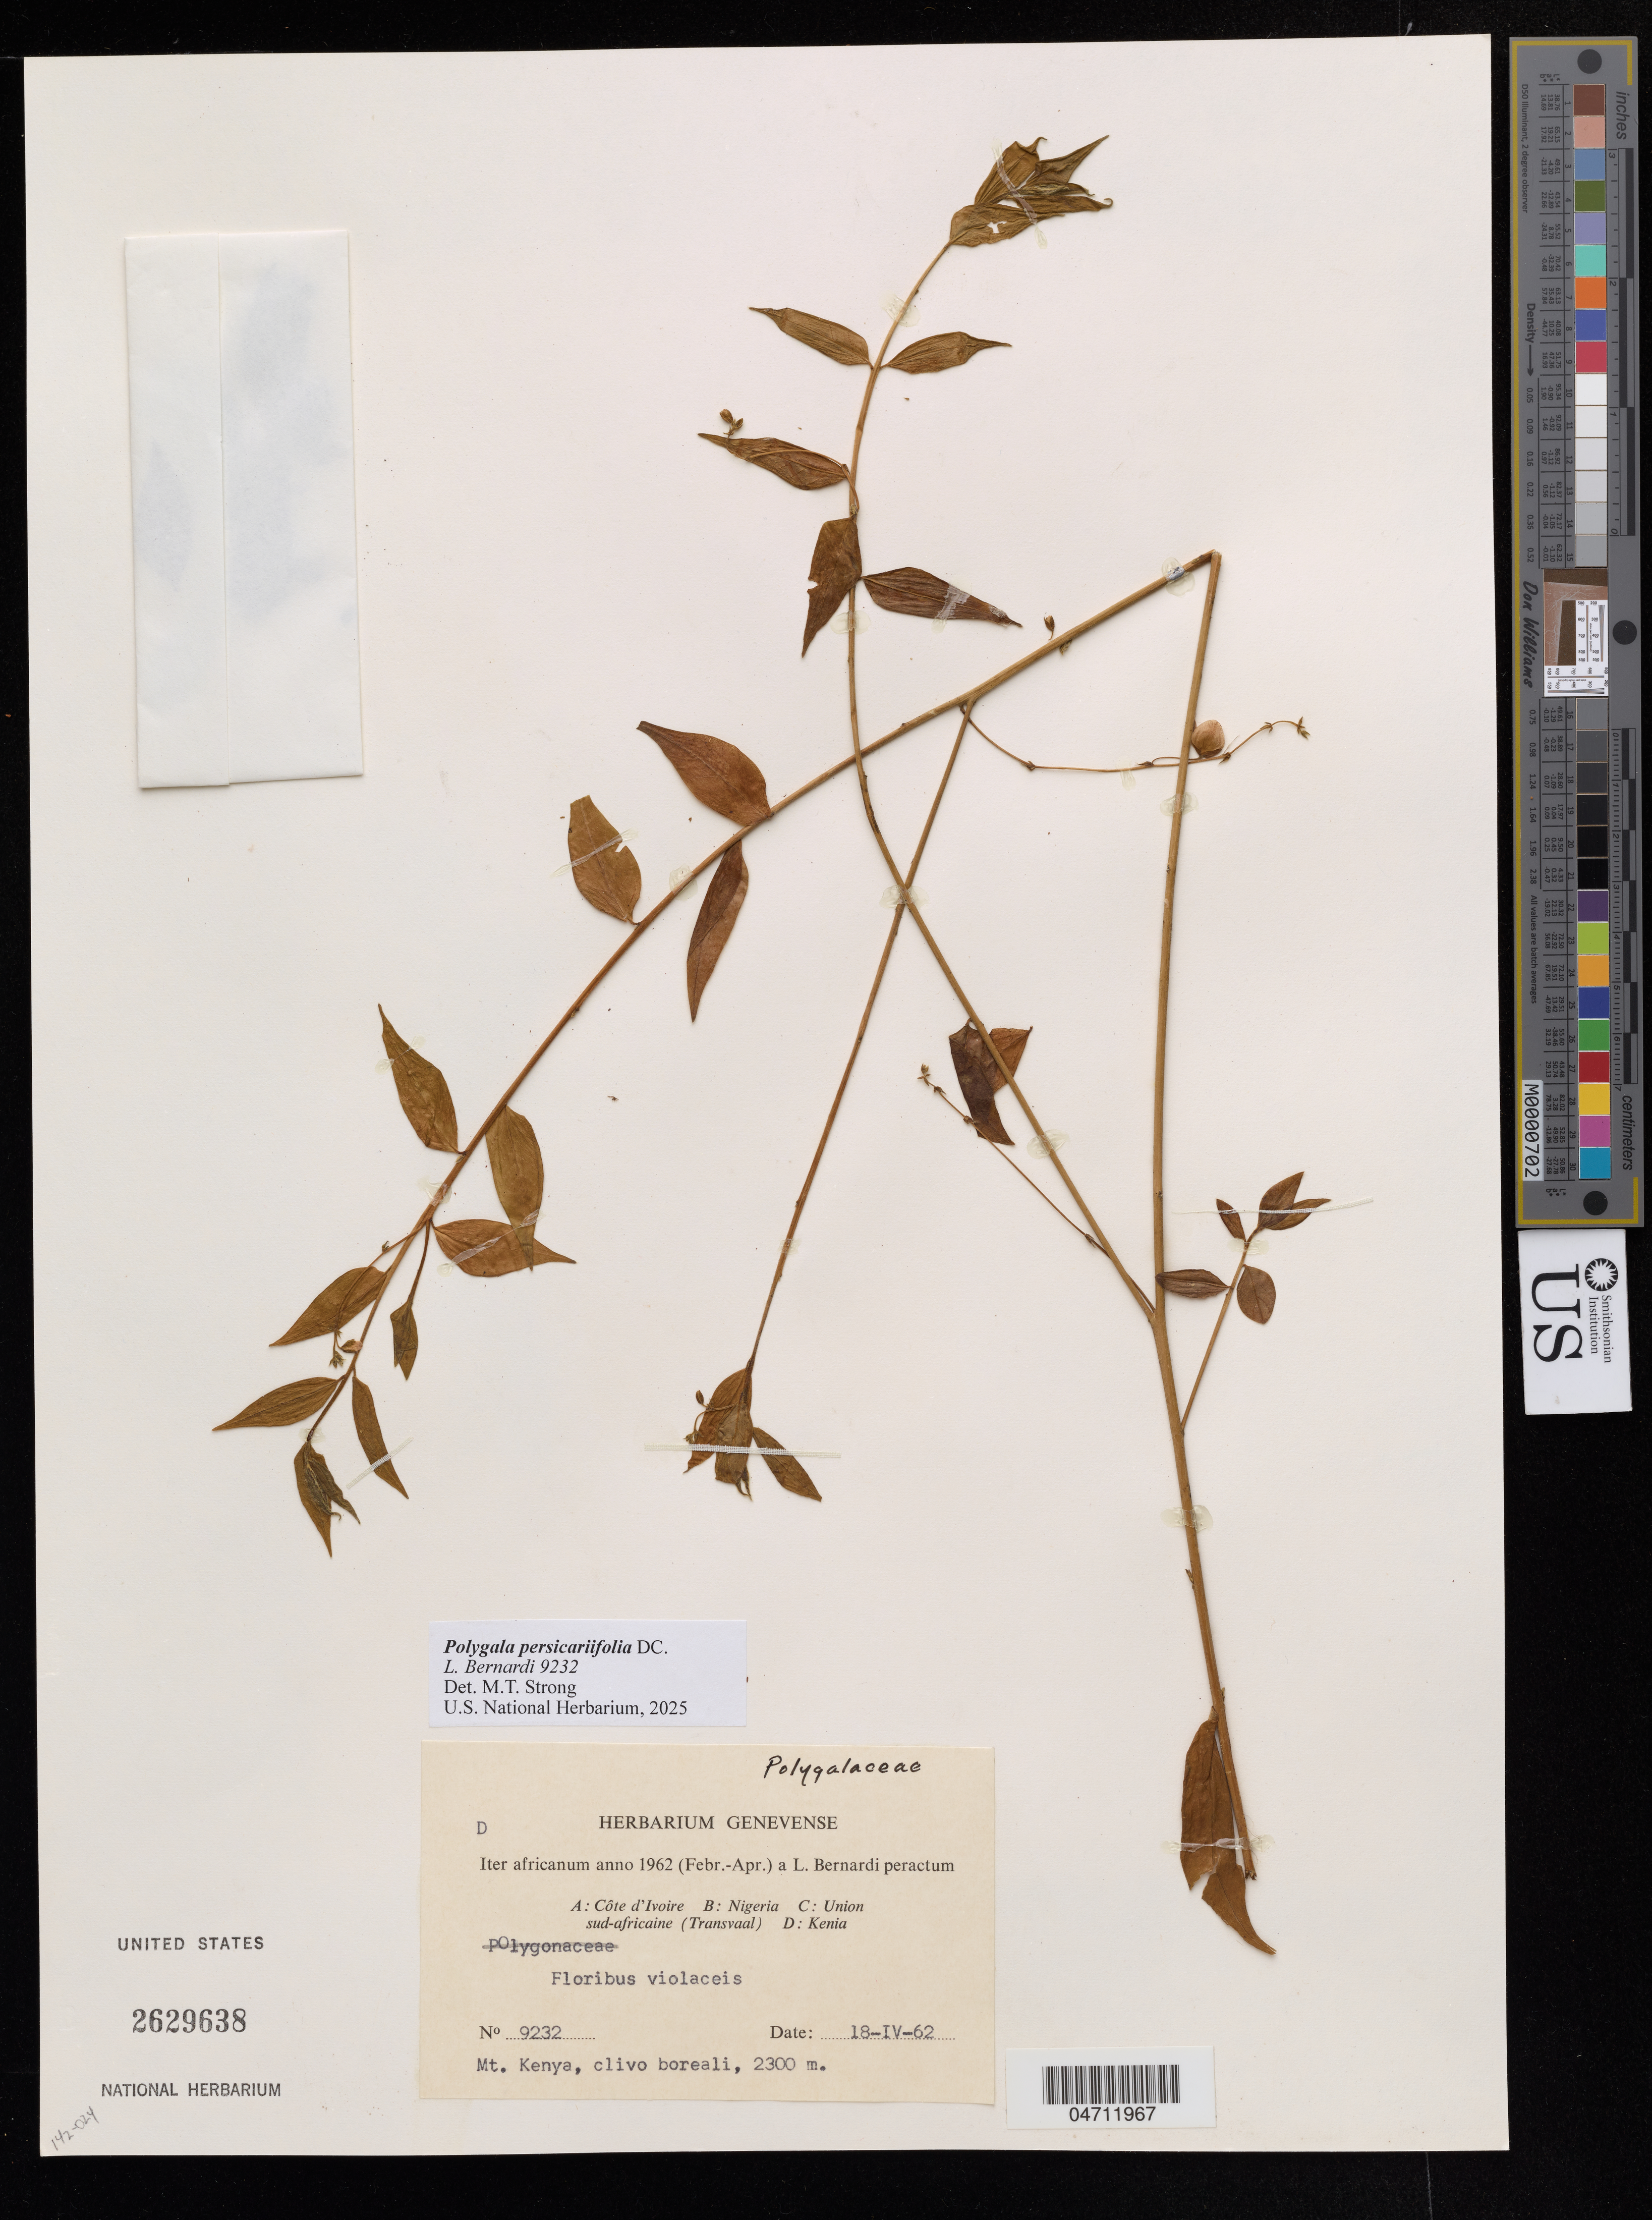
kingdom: Plantae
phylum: Tracheophyta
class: Magnoliopsida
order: Fabales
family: Polygalaceae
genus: Polygala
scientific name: Polygala persicariifolia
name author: DC.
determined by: Strong, M. T., (US), Smithsonian Institution - National Museum of Natural History (UNITED STATES)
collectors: L. Bernardi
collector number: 9232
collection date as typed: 18 Apr 1962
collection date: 1962-04-18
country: Kenya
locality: Mt. Kenya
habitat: Clivo boreali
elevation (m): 2300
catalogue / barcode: US 2629638